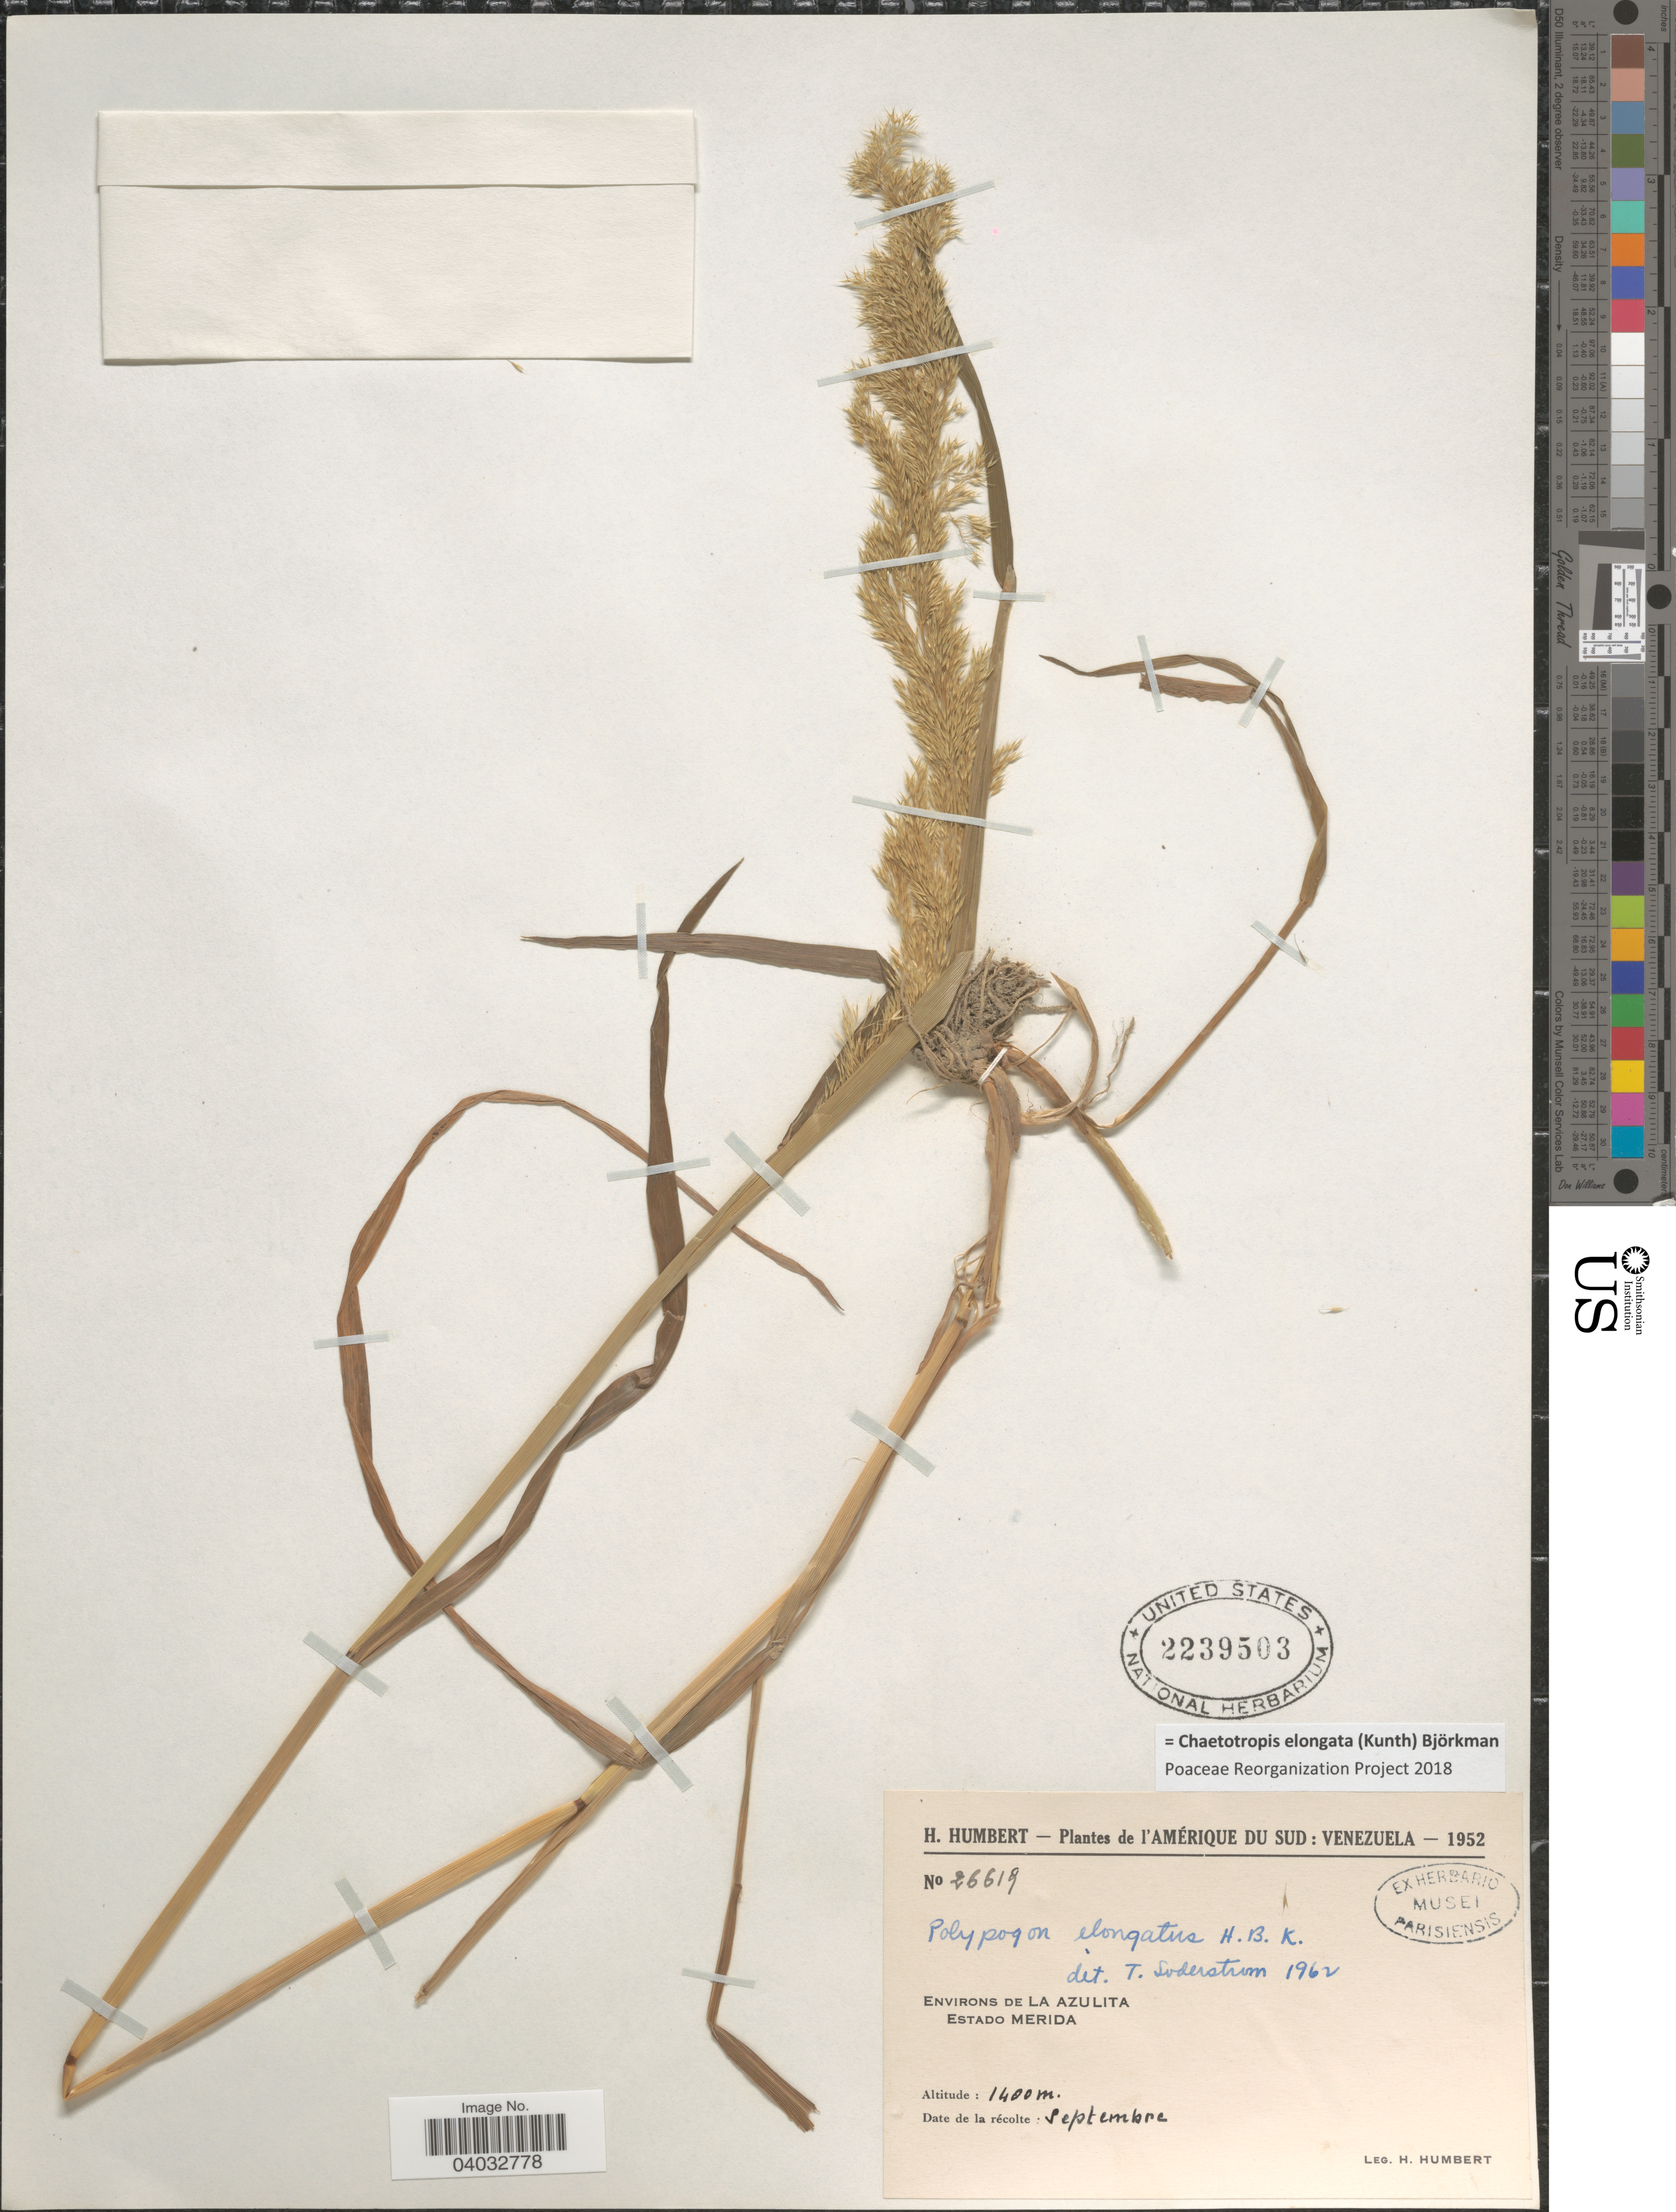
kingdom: Plantae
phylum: Tracheophyta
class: Liliopsida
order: Poales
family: Poaceae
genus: Chaetotropis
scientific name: Chaetotropis elongata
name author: (Kunth) Björkman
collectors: H. Humbert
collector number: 26619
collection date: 1952-09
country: Venezuela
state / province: Merida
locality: L'Amérique Du Sud. Environs de La Azulita.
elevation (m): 1400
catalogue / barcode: US 2239503